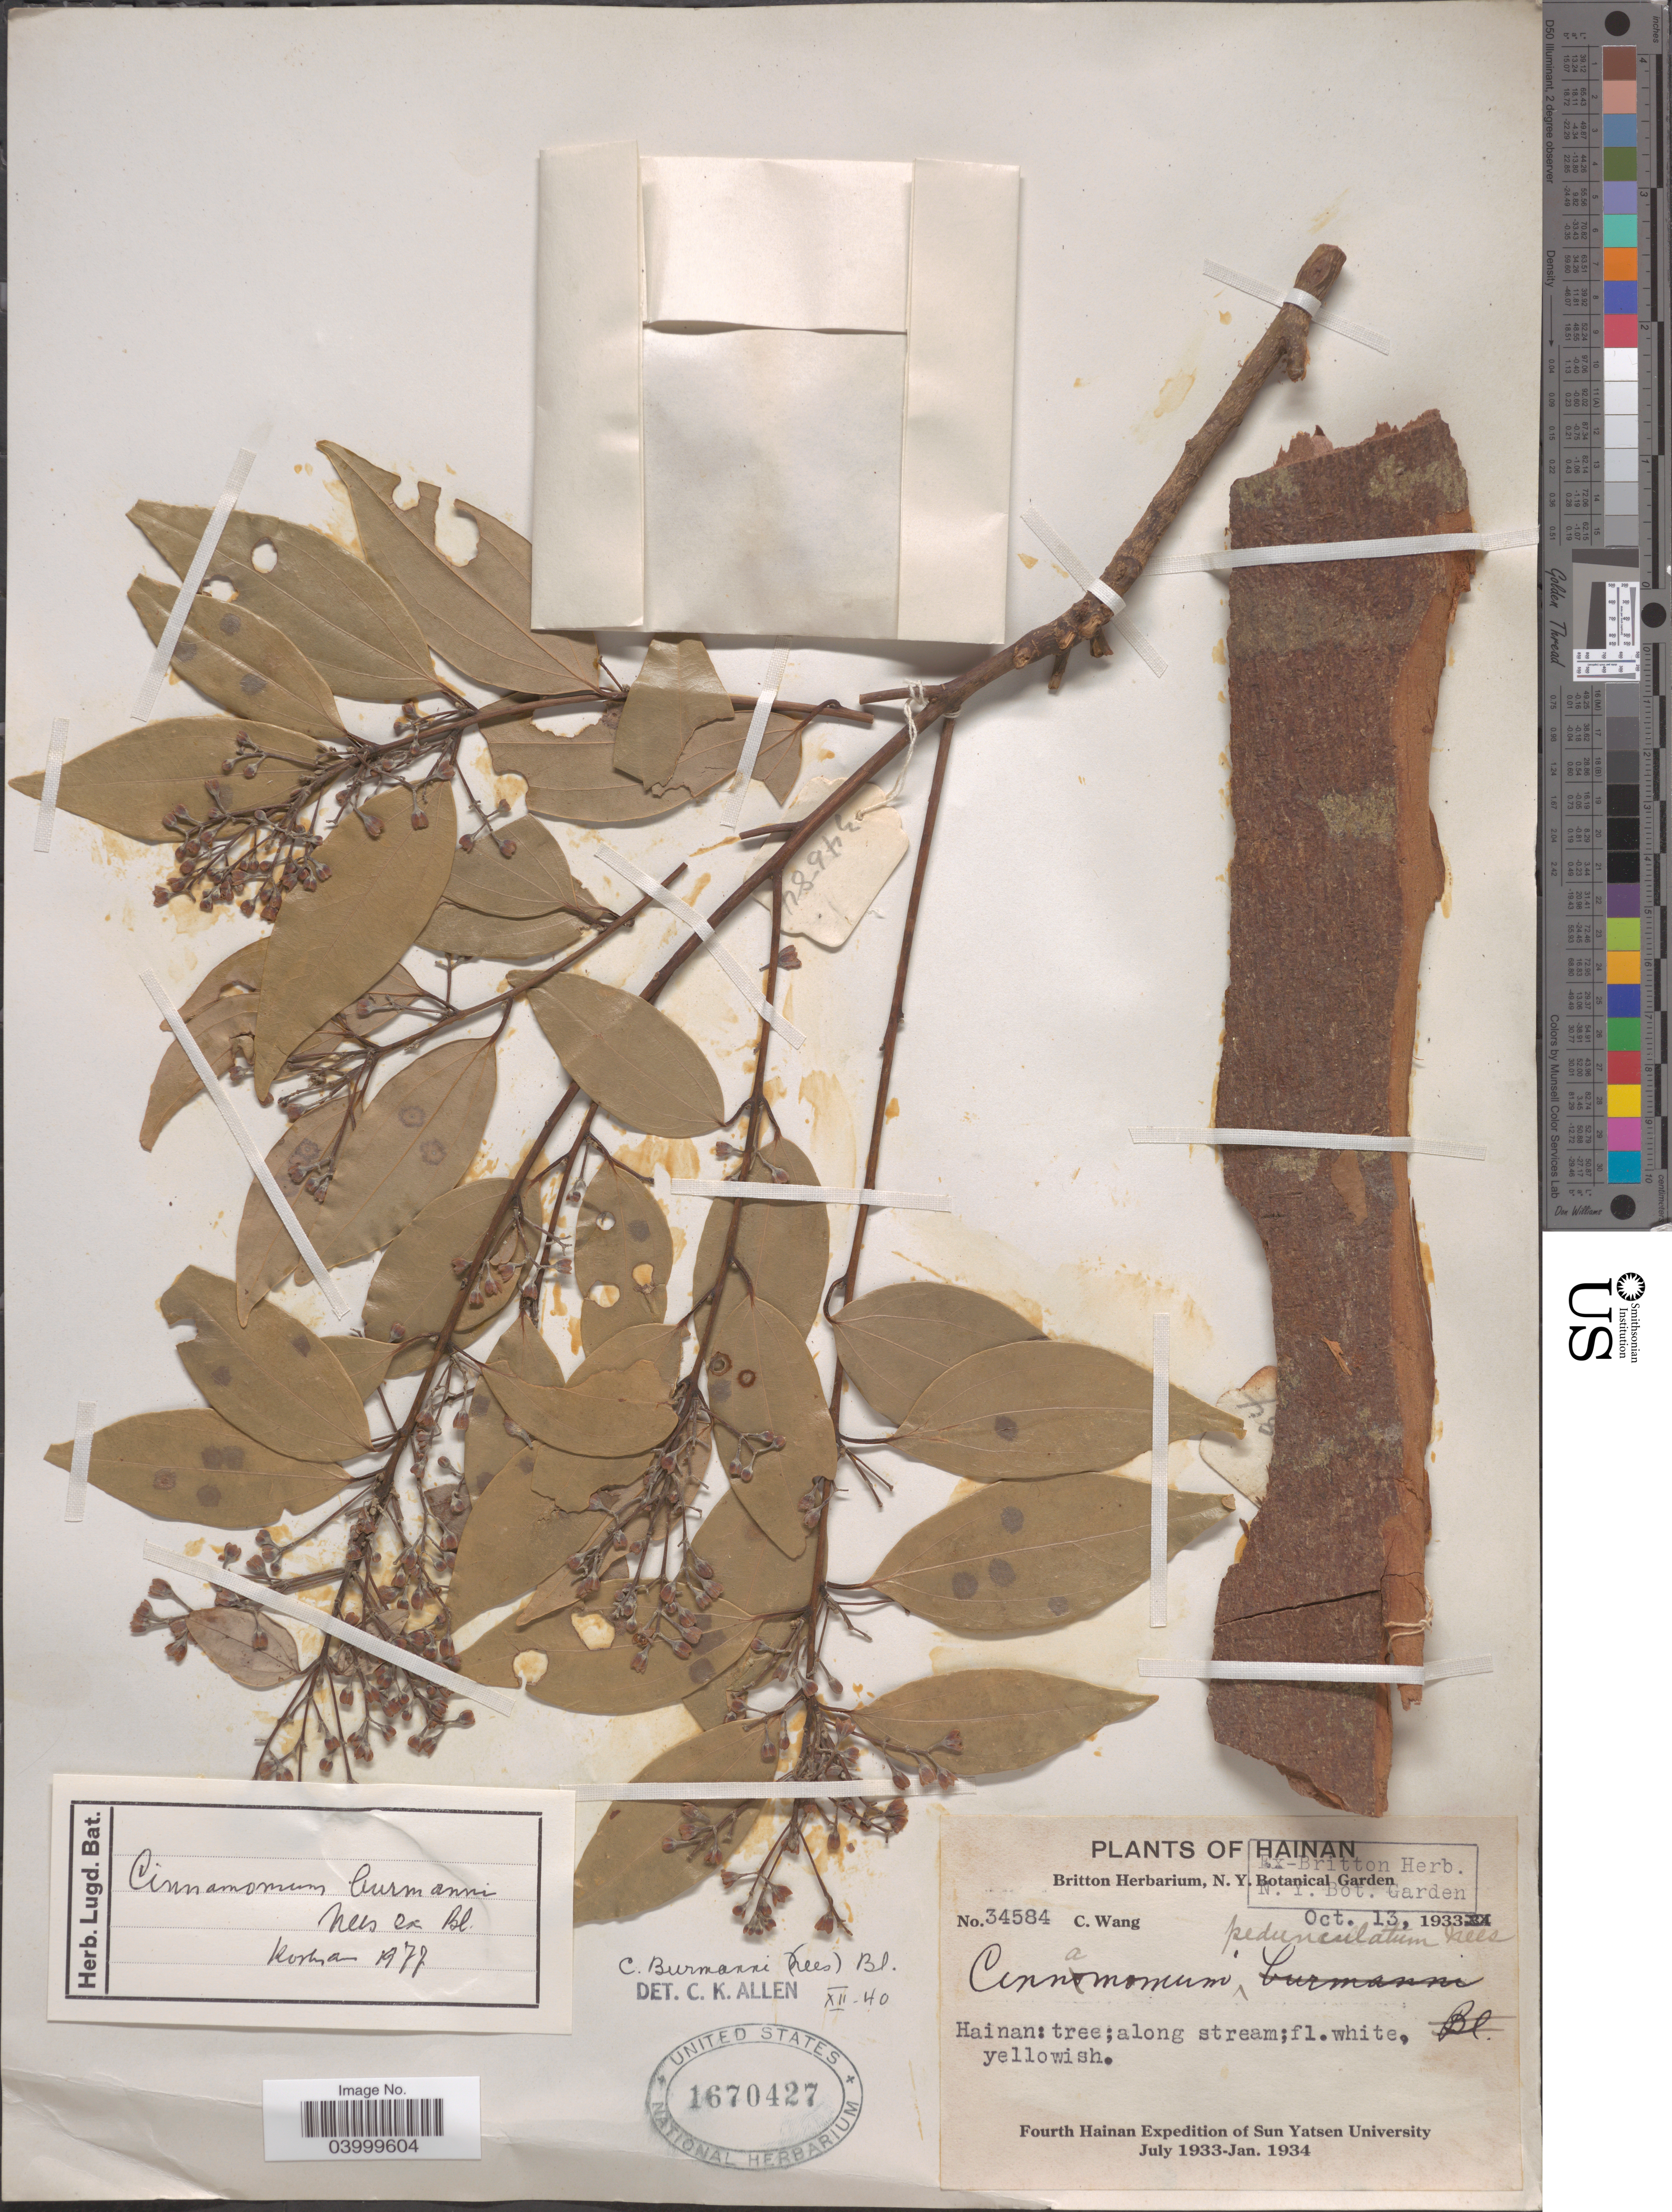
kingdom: Plantae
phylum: Tracheophyta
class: Magnoliopsida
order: Laurales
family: Lauraceae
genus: Cinnamomum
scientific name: Cinnamomum burmannii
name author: (Nees & T. Nees) Blume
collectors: C. Wang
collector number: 34584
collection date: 1933-10-13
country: China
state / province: Hainan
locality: Along stream.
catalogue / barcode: US 1670427